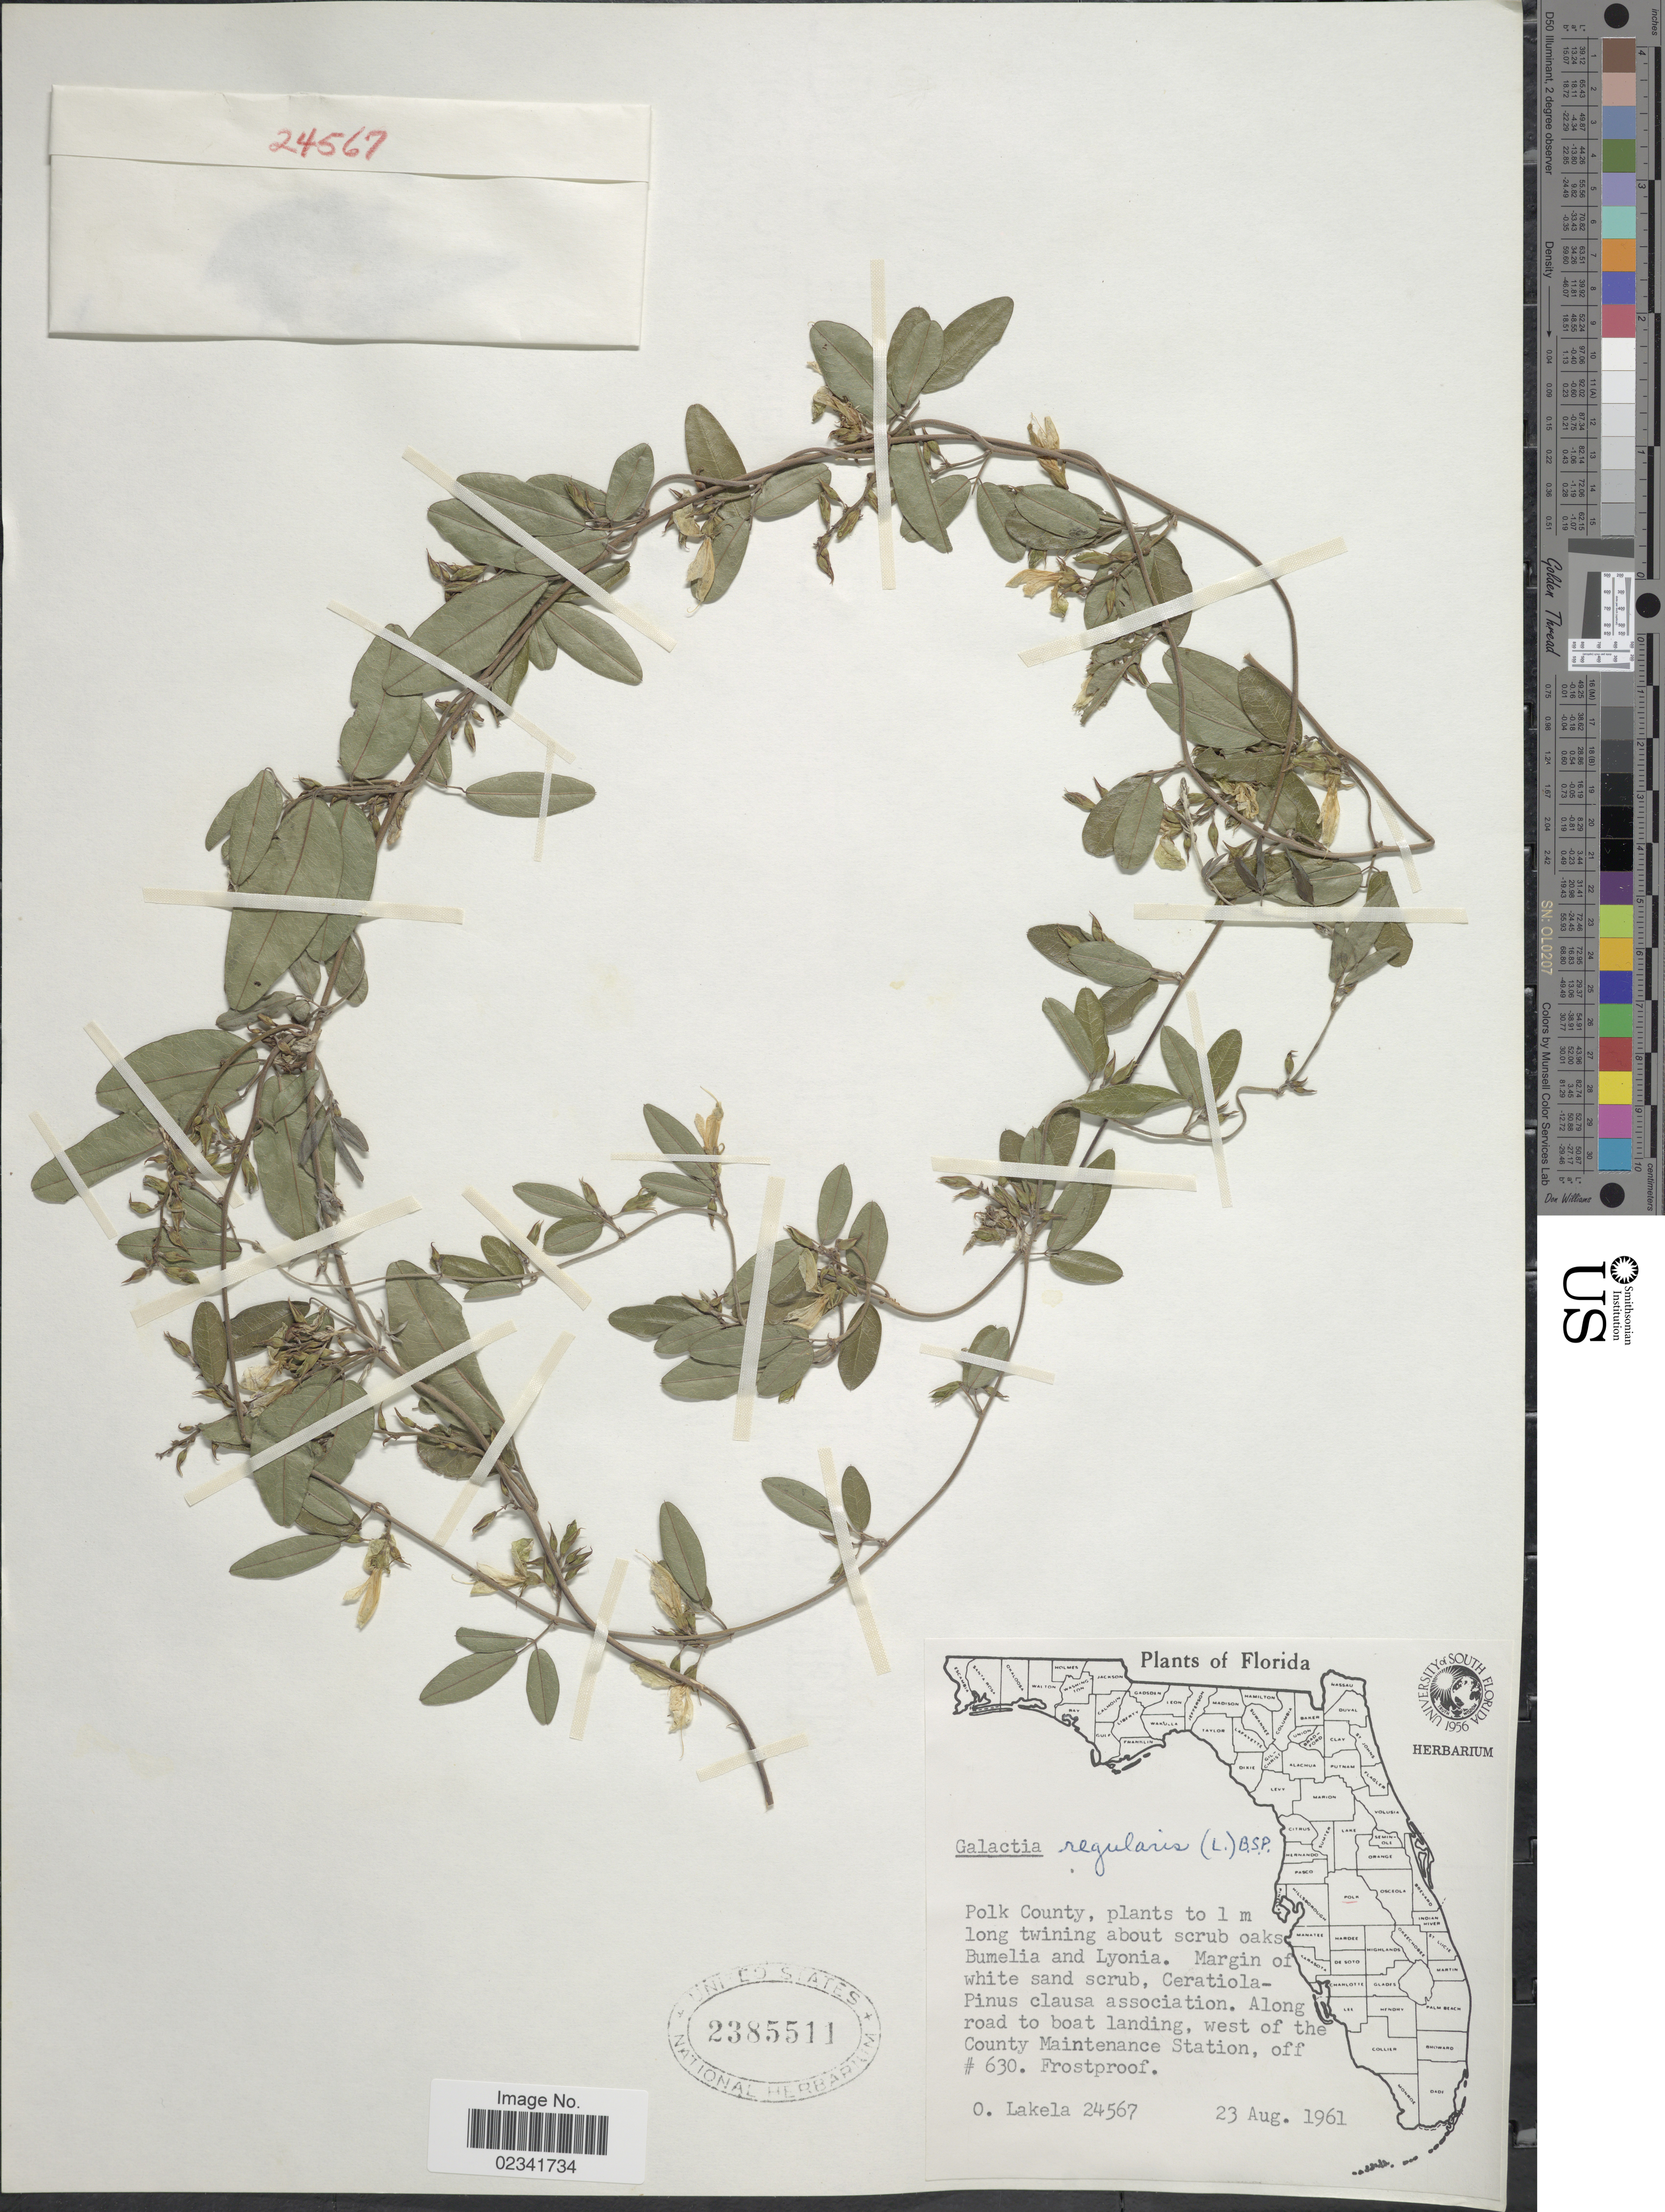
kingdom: Plantae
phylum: Tracheophyta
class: Magnoliopsida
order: Fabales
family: Fabaceae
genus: Galactia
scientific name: Galactia regularis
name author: (L.) Britton, Stearns & Poggenb.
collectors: O. Lakela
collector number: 24567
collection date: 1961-08-23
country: United States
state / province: Florida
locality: Polk County, Along road to boat landing, west of the County Maintenance Station, off #630, Frostproof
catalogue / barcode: US 2385511